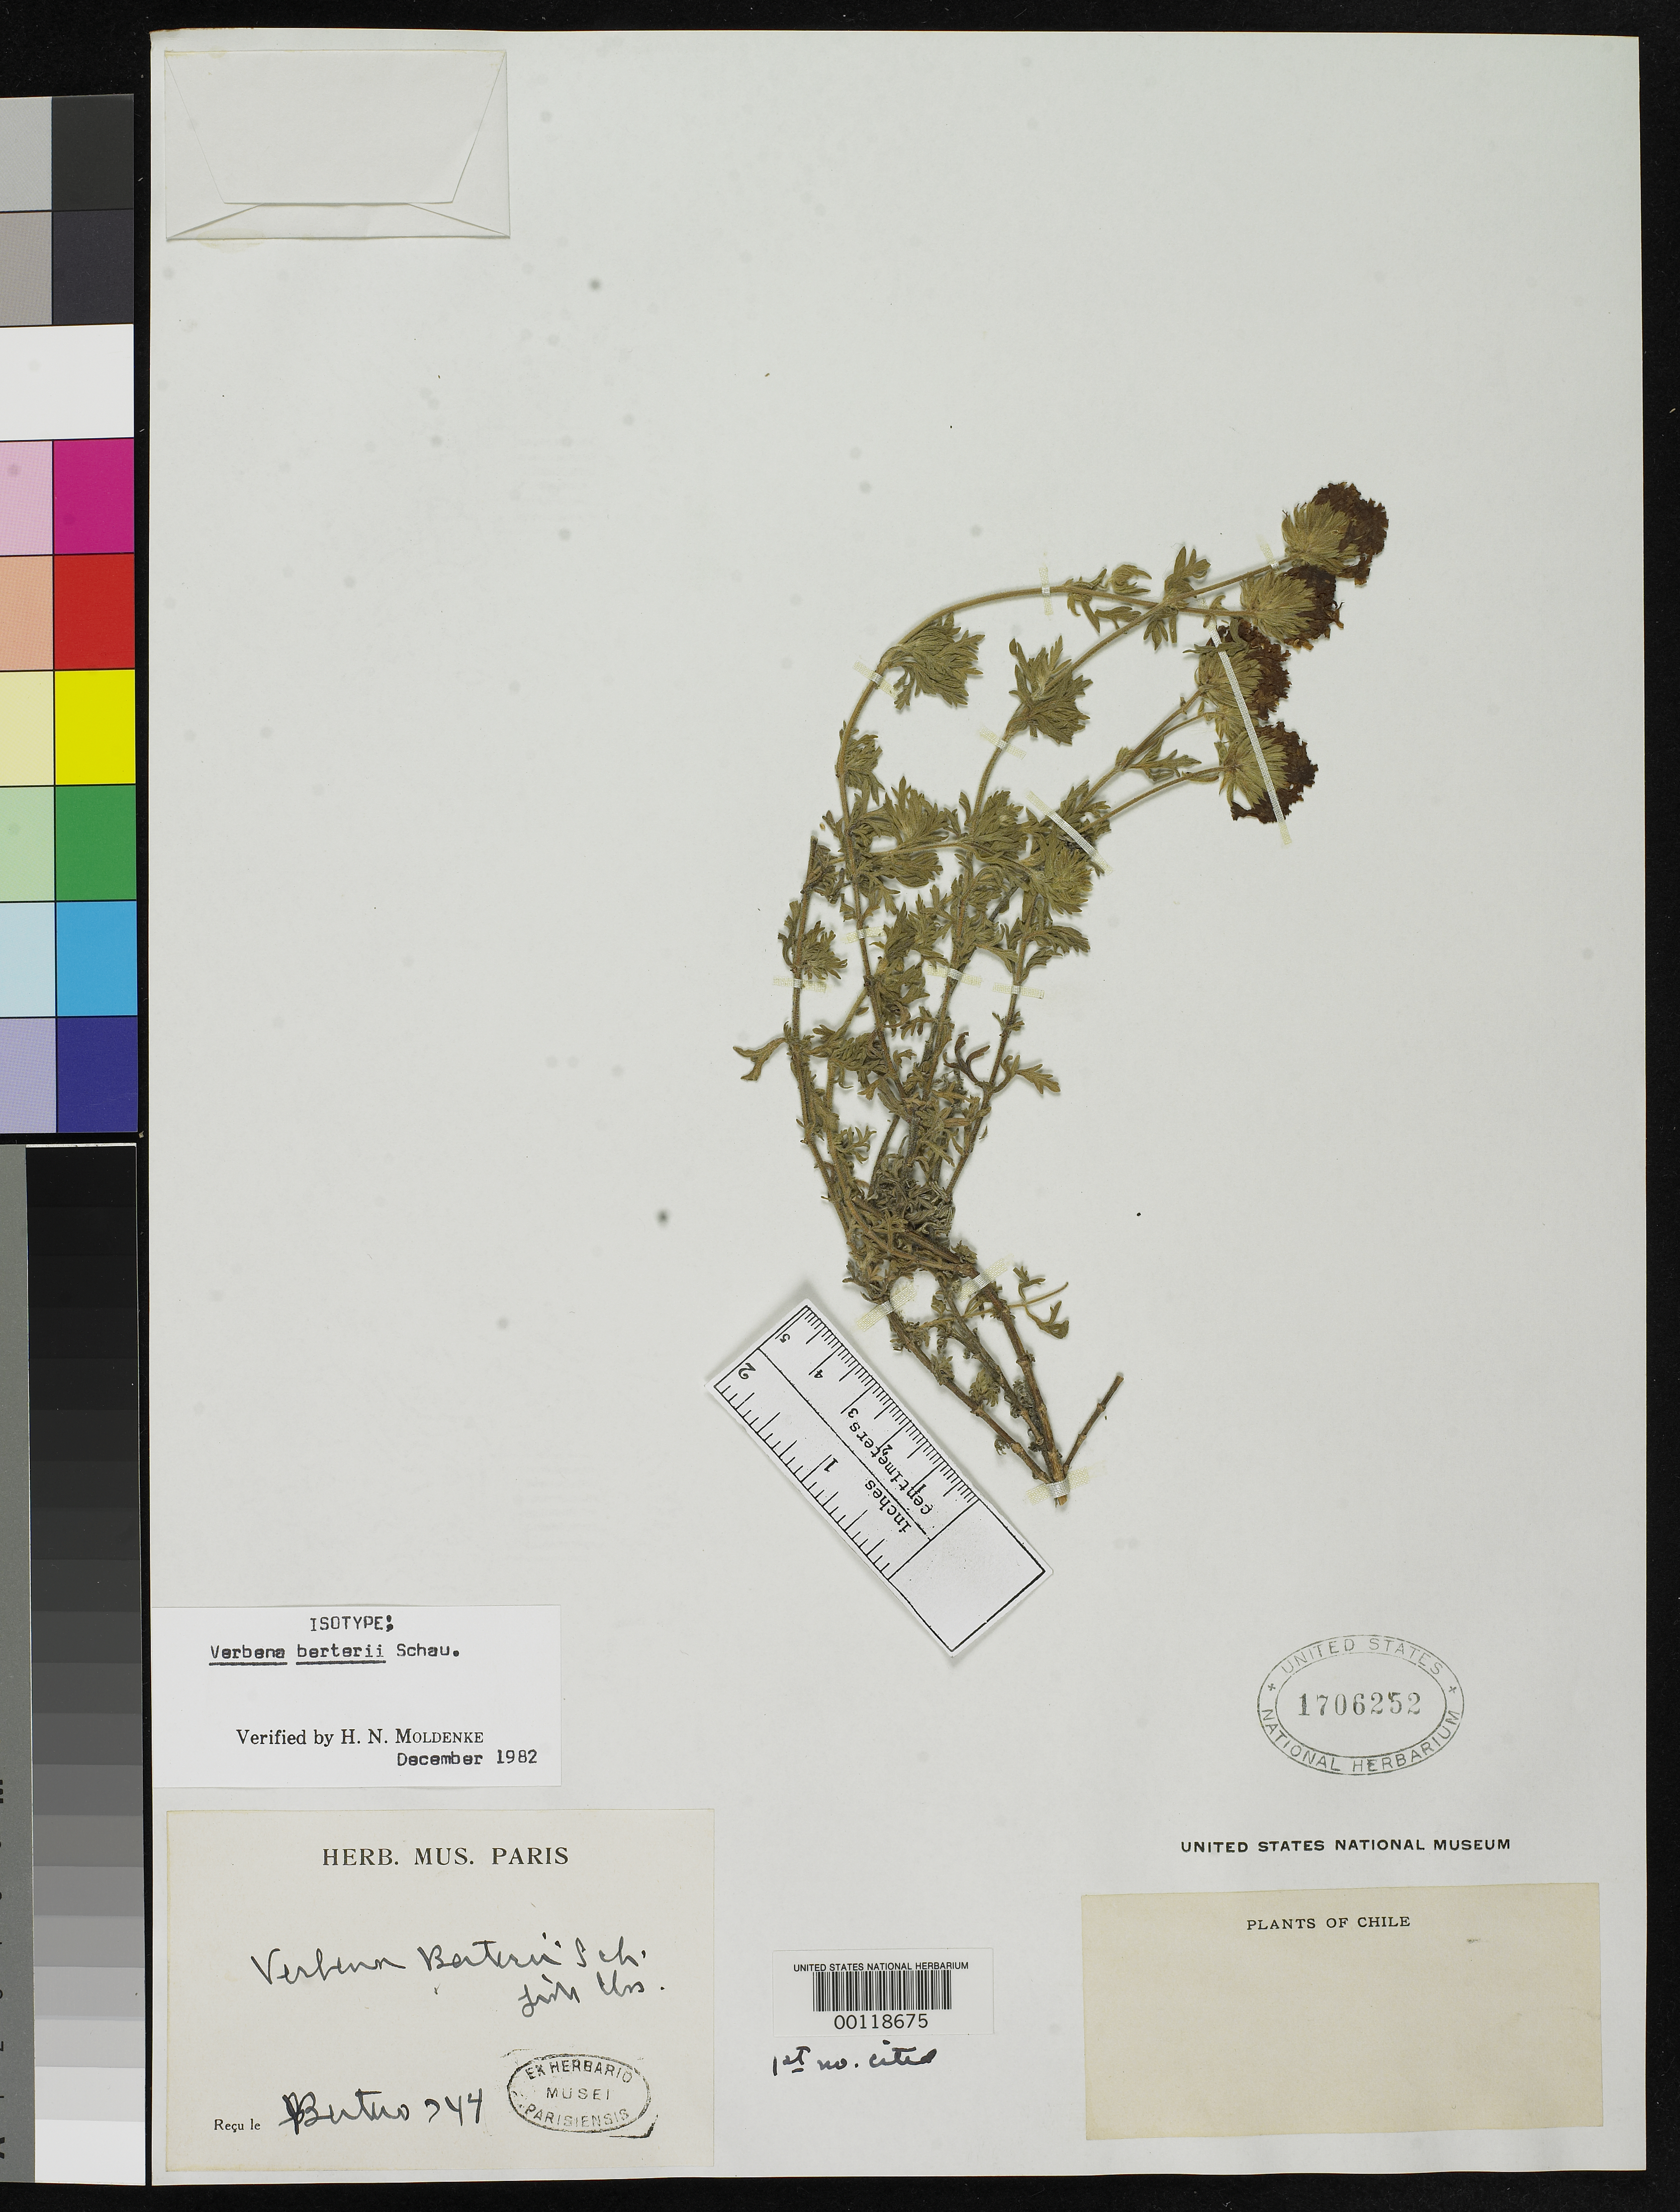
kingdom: Plantae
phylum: Tracheophyta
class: Magnoliopsida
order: Lamiales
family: Verbenaceae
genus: Shuttleworthia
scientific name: Shuttleworthia berteroi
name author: Meisn.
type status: Isolectotype; Isosyntype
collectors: C. L. G. Bertero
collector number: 744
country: Chile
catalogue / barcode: US 1706252